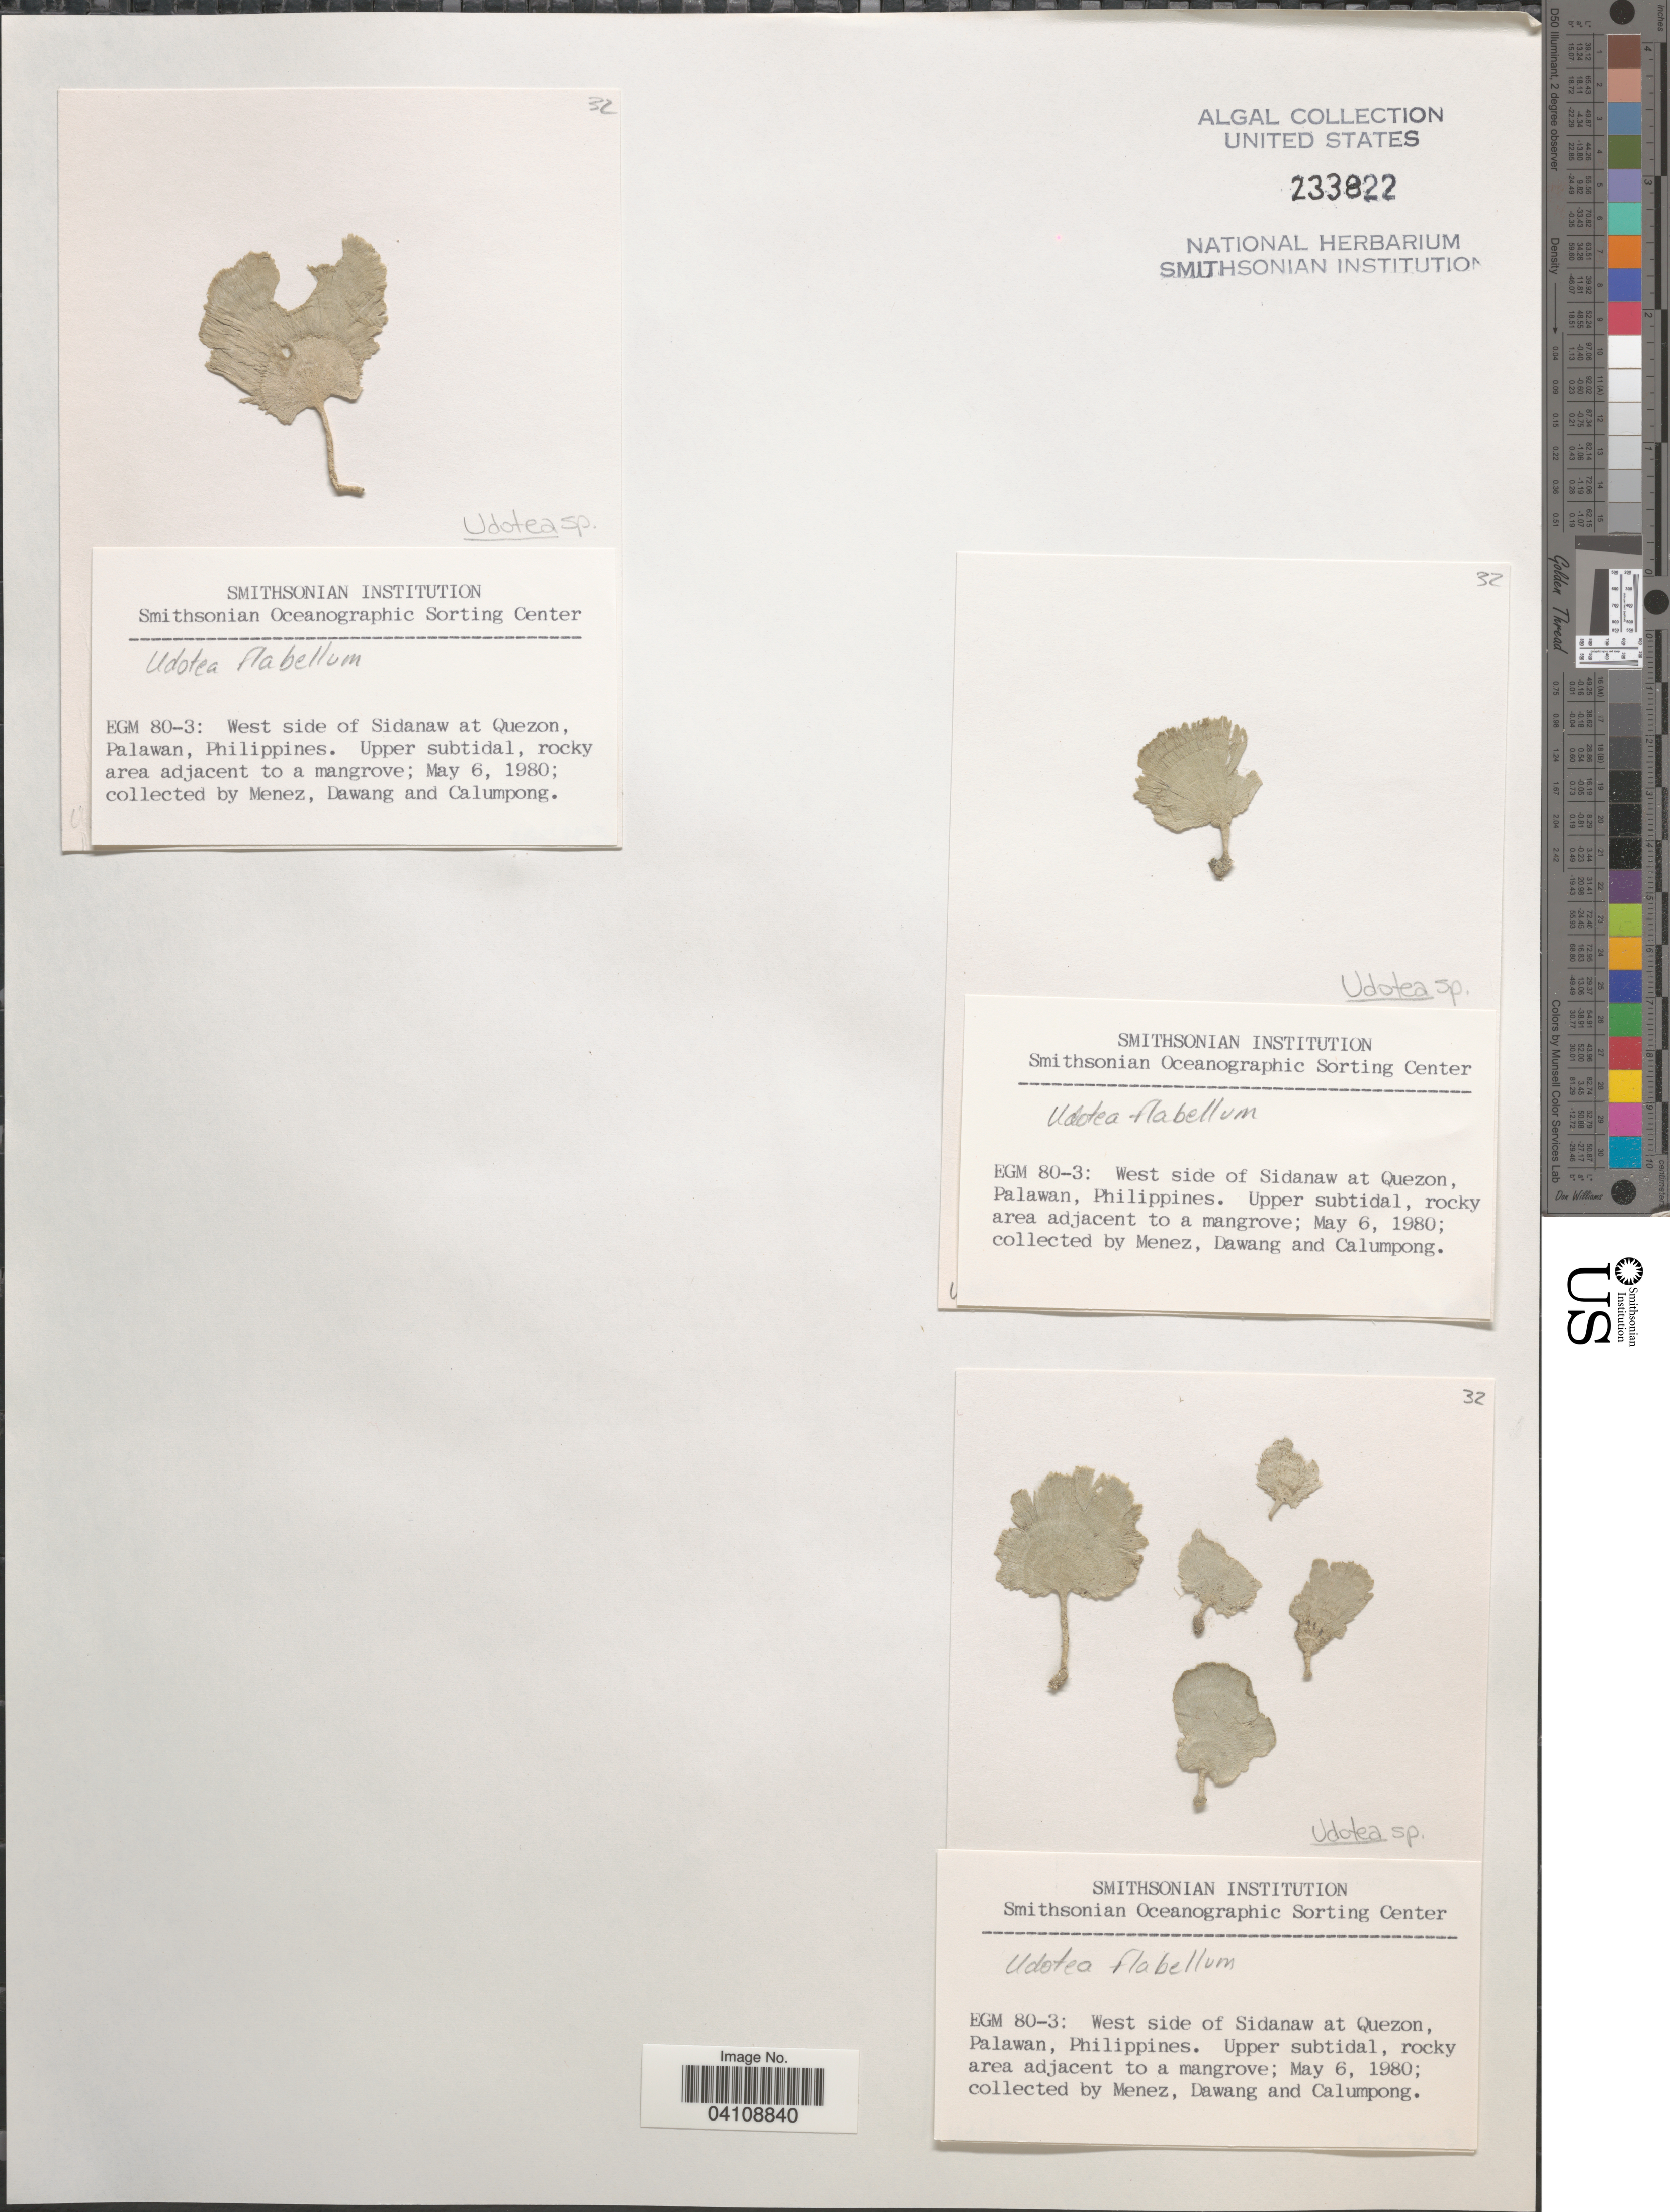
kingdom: Plantae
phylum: Chlorophyta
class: Ulvophyceae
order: Bryopsidales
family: Udoteaceae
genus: Udotea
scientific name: Udotea flabellum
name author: (J. Ellis & Sol.) M. Howe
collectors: Menez, Dawang & Calumpong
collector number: EGM80-3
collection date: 1980-05-06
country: Philippines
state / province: Mimaropa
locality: West side of Sidanaw at Quezon, Palawan.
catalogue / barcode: US 233822